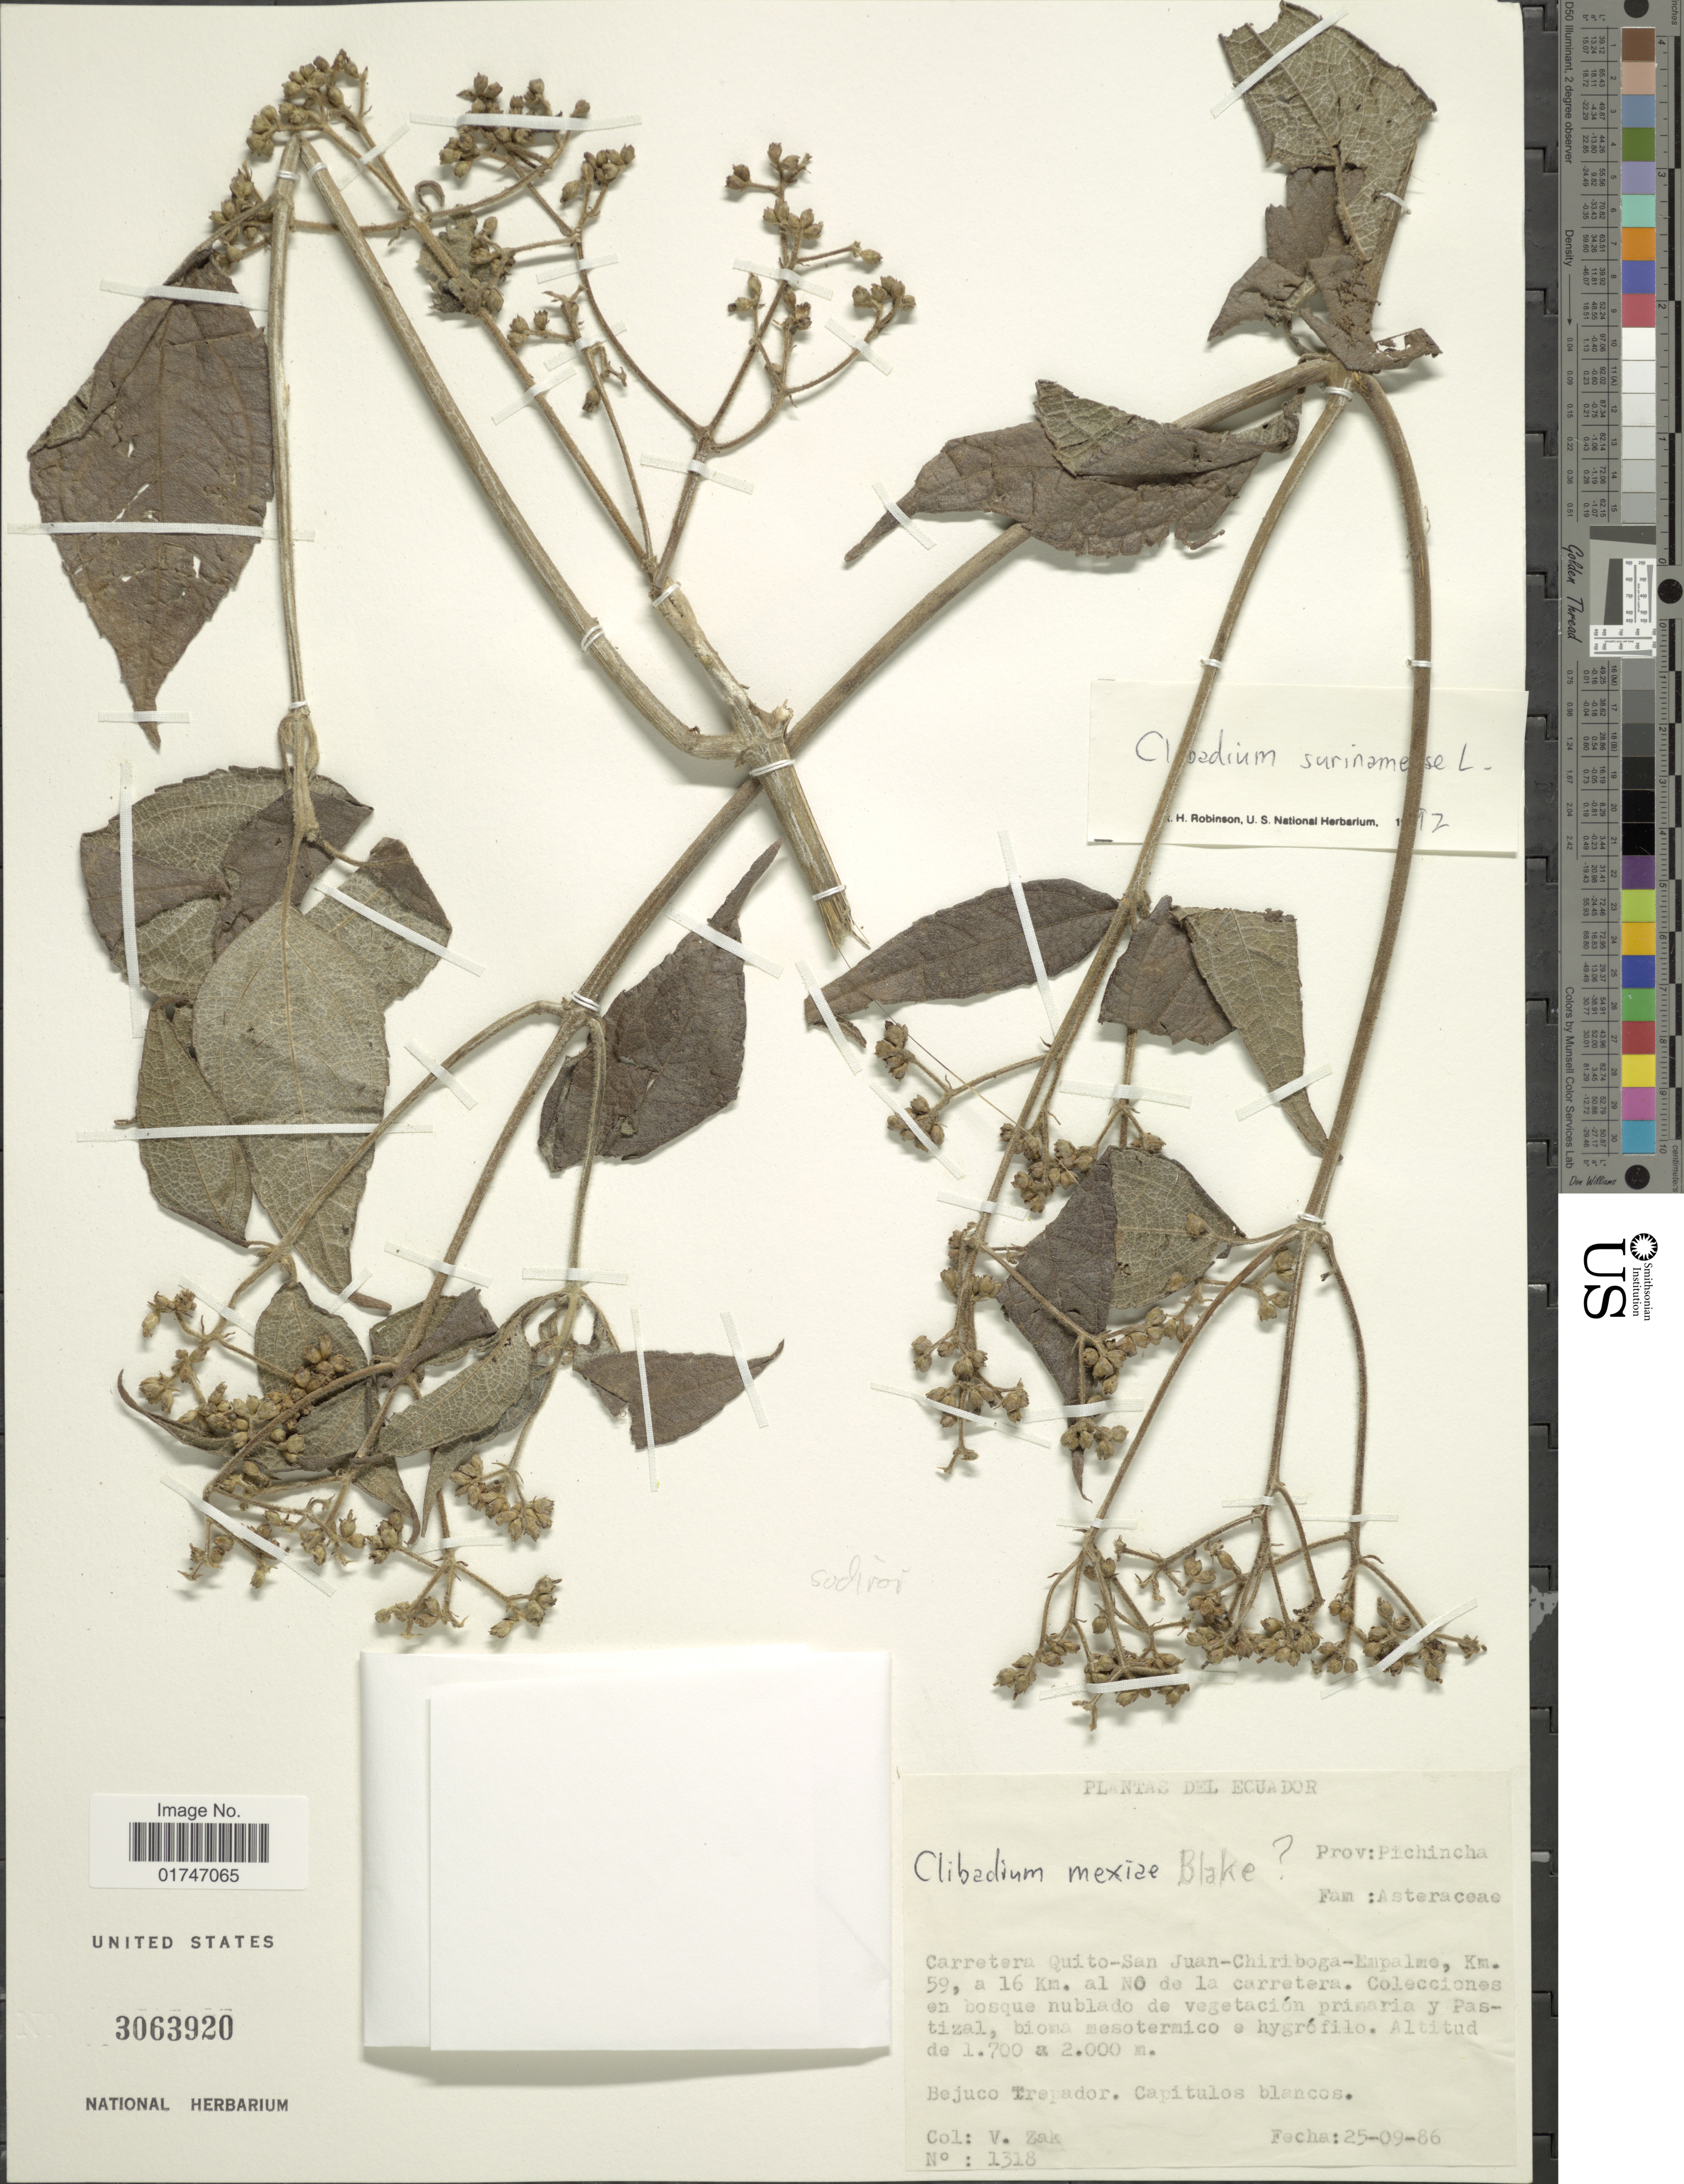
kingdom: Plantae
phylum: Tracheophyta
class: Magnoliopsida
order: Asterales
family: Asteraceae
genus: Clibadium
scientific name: Clibadium surinamense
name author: L.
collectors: V. Zak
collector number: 1318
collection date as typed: Transcribed d/m/y: 25/9/86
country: Ecuador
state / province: Pichincha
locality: Prov: Pichincha. Carretera Quito-San Juan-Chiriboga-Empalme, Km. 59, a 16 Km. al NO da la carretera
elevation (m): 1700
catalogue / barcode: US 3063920